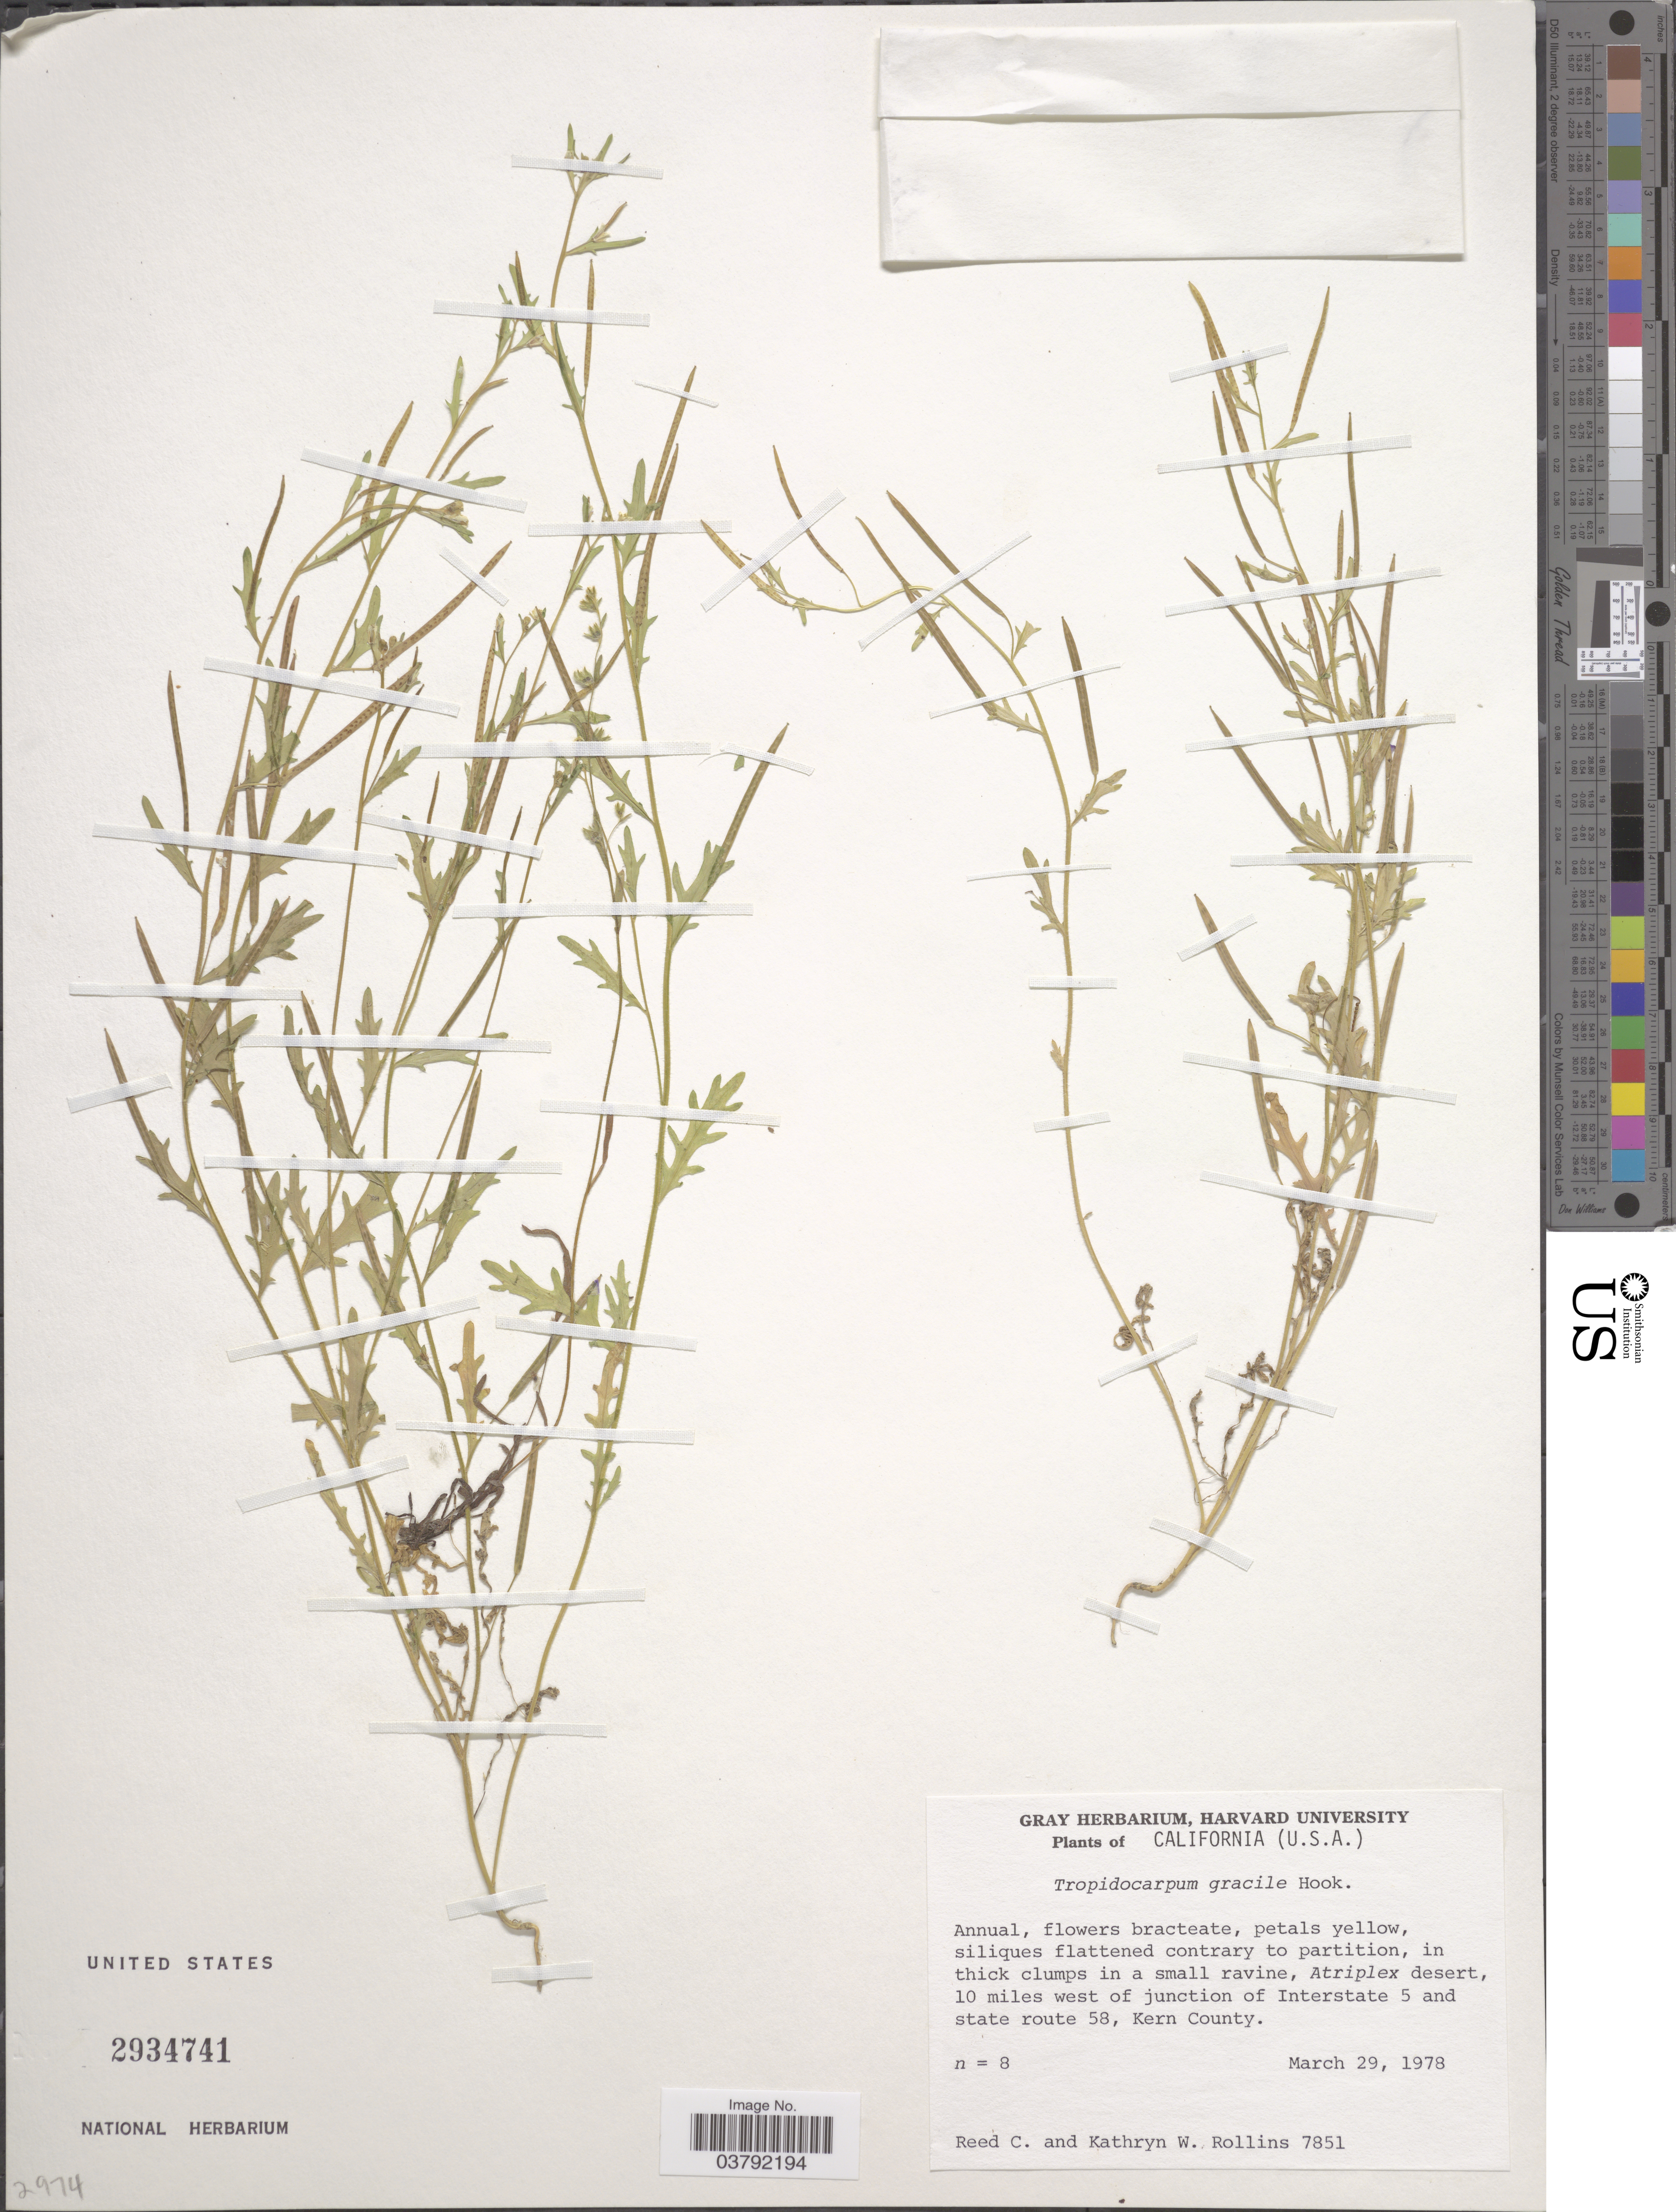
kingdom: Plantae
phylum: Tracheophyta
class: Magnoliopsida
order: Brassicales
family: Brassicaceae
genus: Tropidocarpum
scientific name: Tropidocarpum gracile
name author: Hook.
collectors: R. C. Rollins & K. W. Rollins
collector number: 7851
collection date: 1978-03-29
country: United States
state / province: California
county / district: Kern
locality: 10 miles west of junction of Interstate 5 and state route 58, Kern County.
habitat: in thick clumps in a small ravine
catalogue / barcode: US 2934741